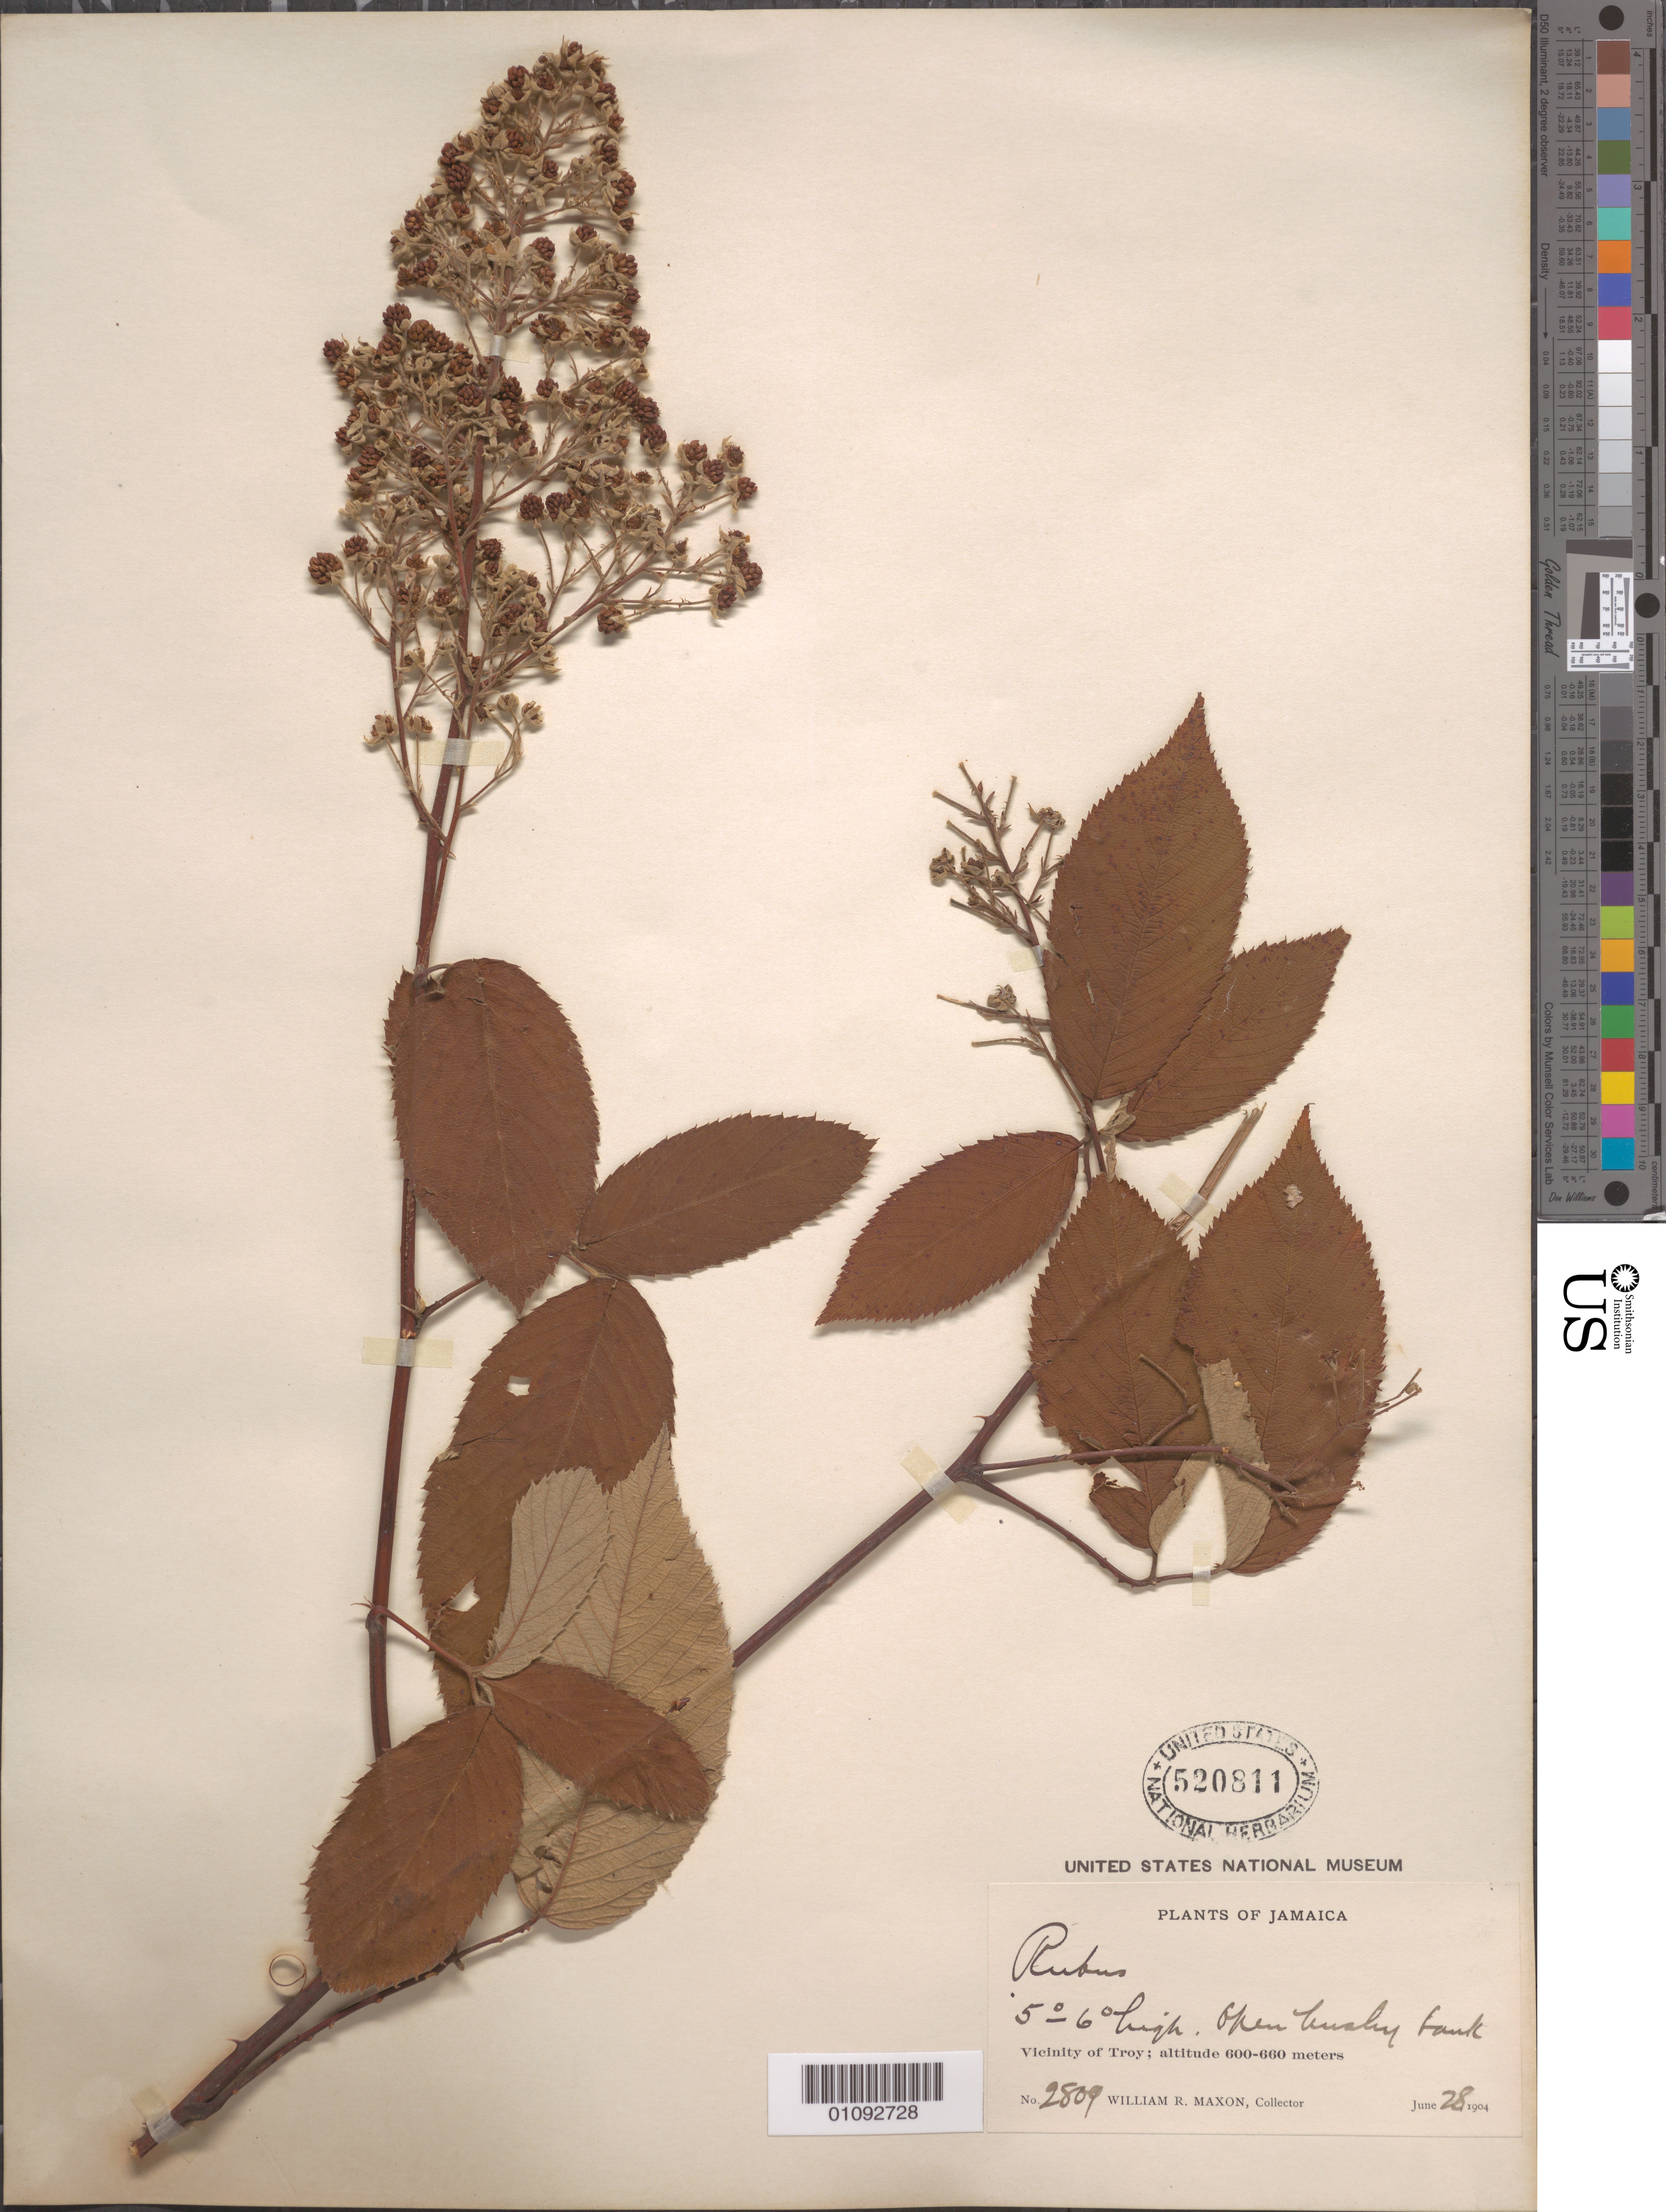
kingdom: Plantae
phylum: Tracheophyta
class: Magnoliopsida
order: Rosales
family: Rosaceae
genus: Rubus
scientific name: Rubus jamaicensis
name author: L.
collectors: W. R. Maxon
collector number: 2809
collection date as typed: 28 Jun 1904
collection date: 1904-06-28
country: Jamaica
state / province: Trelawny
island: Jamaica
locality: Vicinity of Troy.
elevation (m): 600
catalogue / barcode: US 520811